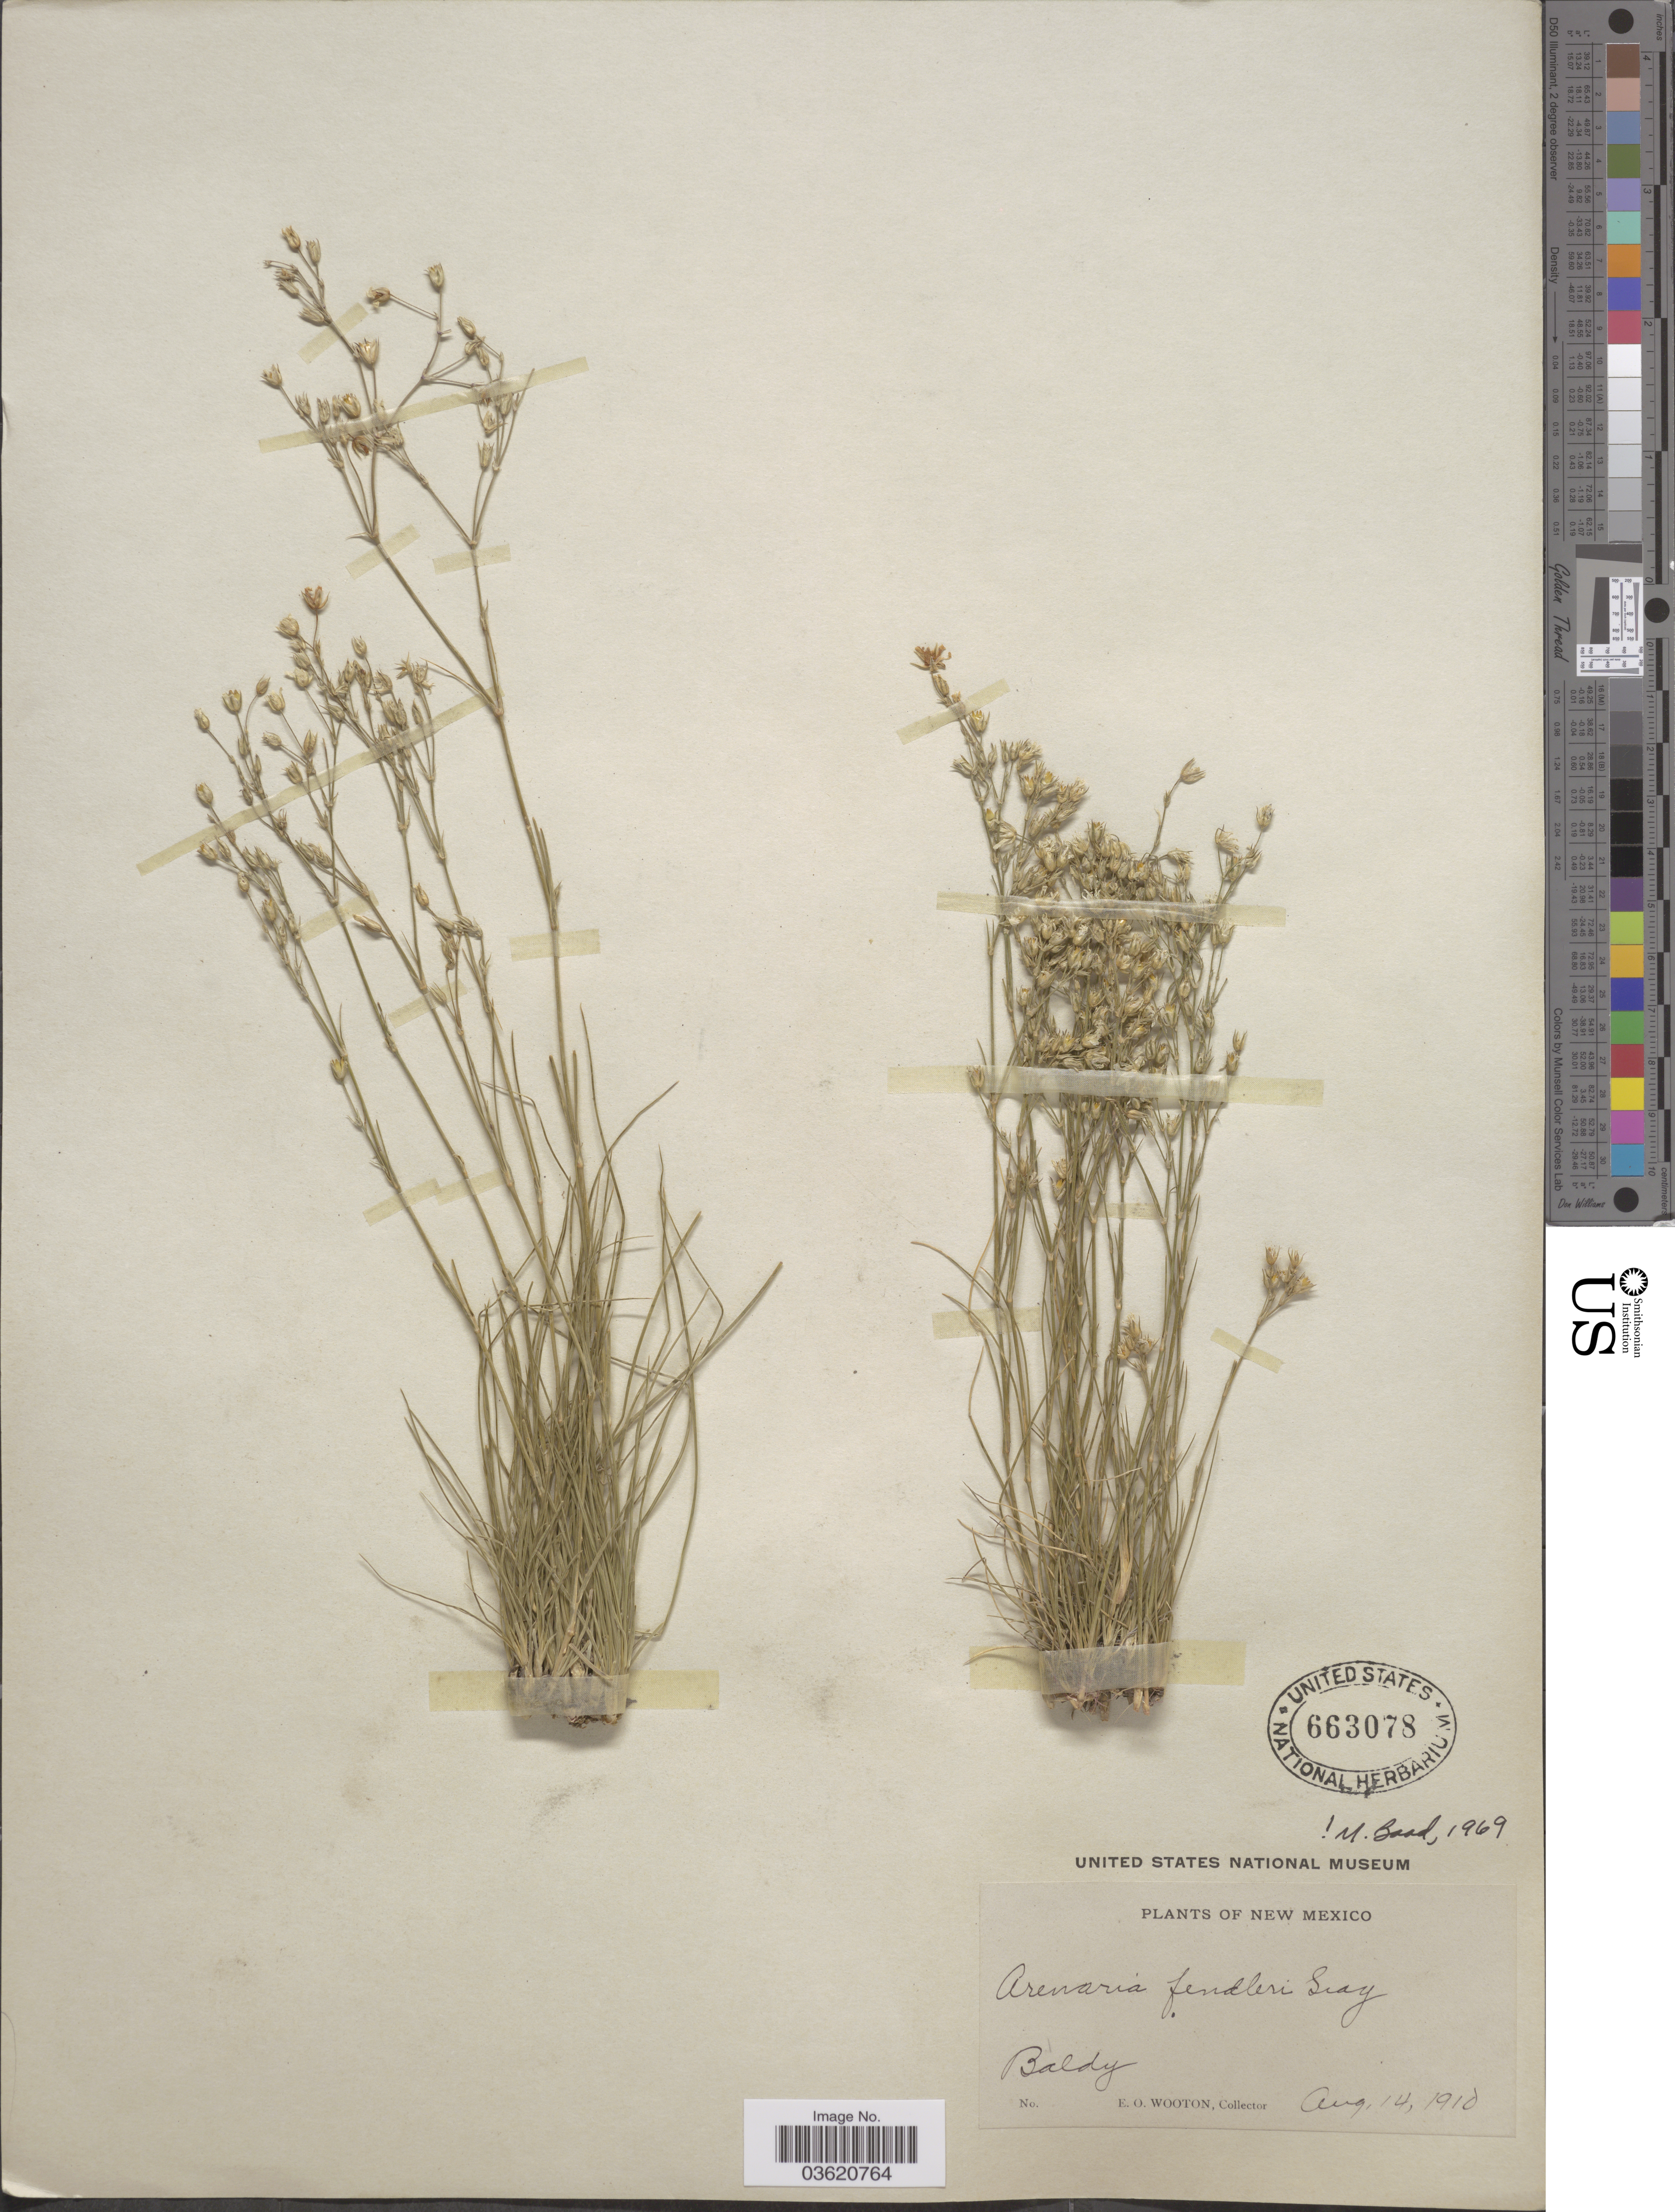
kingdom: Plantae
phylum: Tracheophyta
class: Magnoliopsida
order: Caryophyllales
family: Caryophyllaceae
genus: Eremogone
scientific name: Eremogone fendleri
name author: (A. Gray) Ikonn.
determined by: U.S. National Herbarium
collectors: E. O. Wooton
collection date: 1910-08-14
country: United States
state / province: New Mexico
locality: Baldy.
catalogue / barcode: US 663078